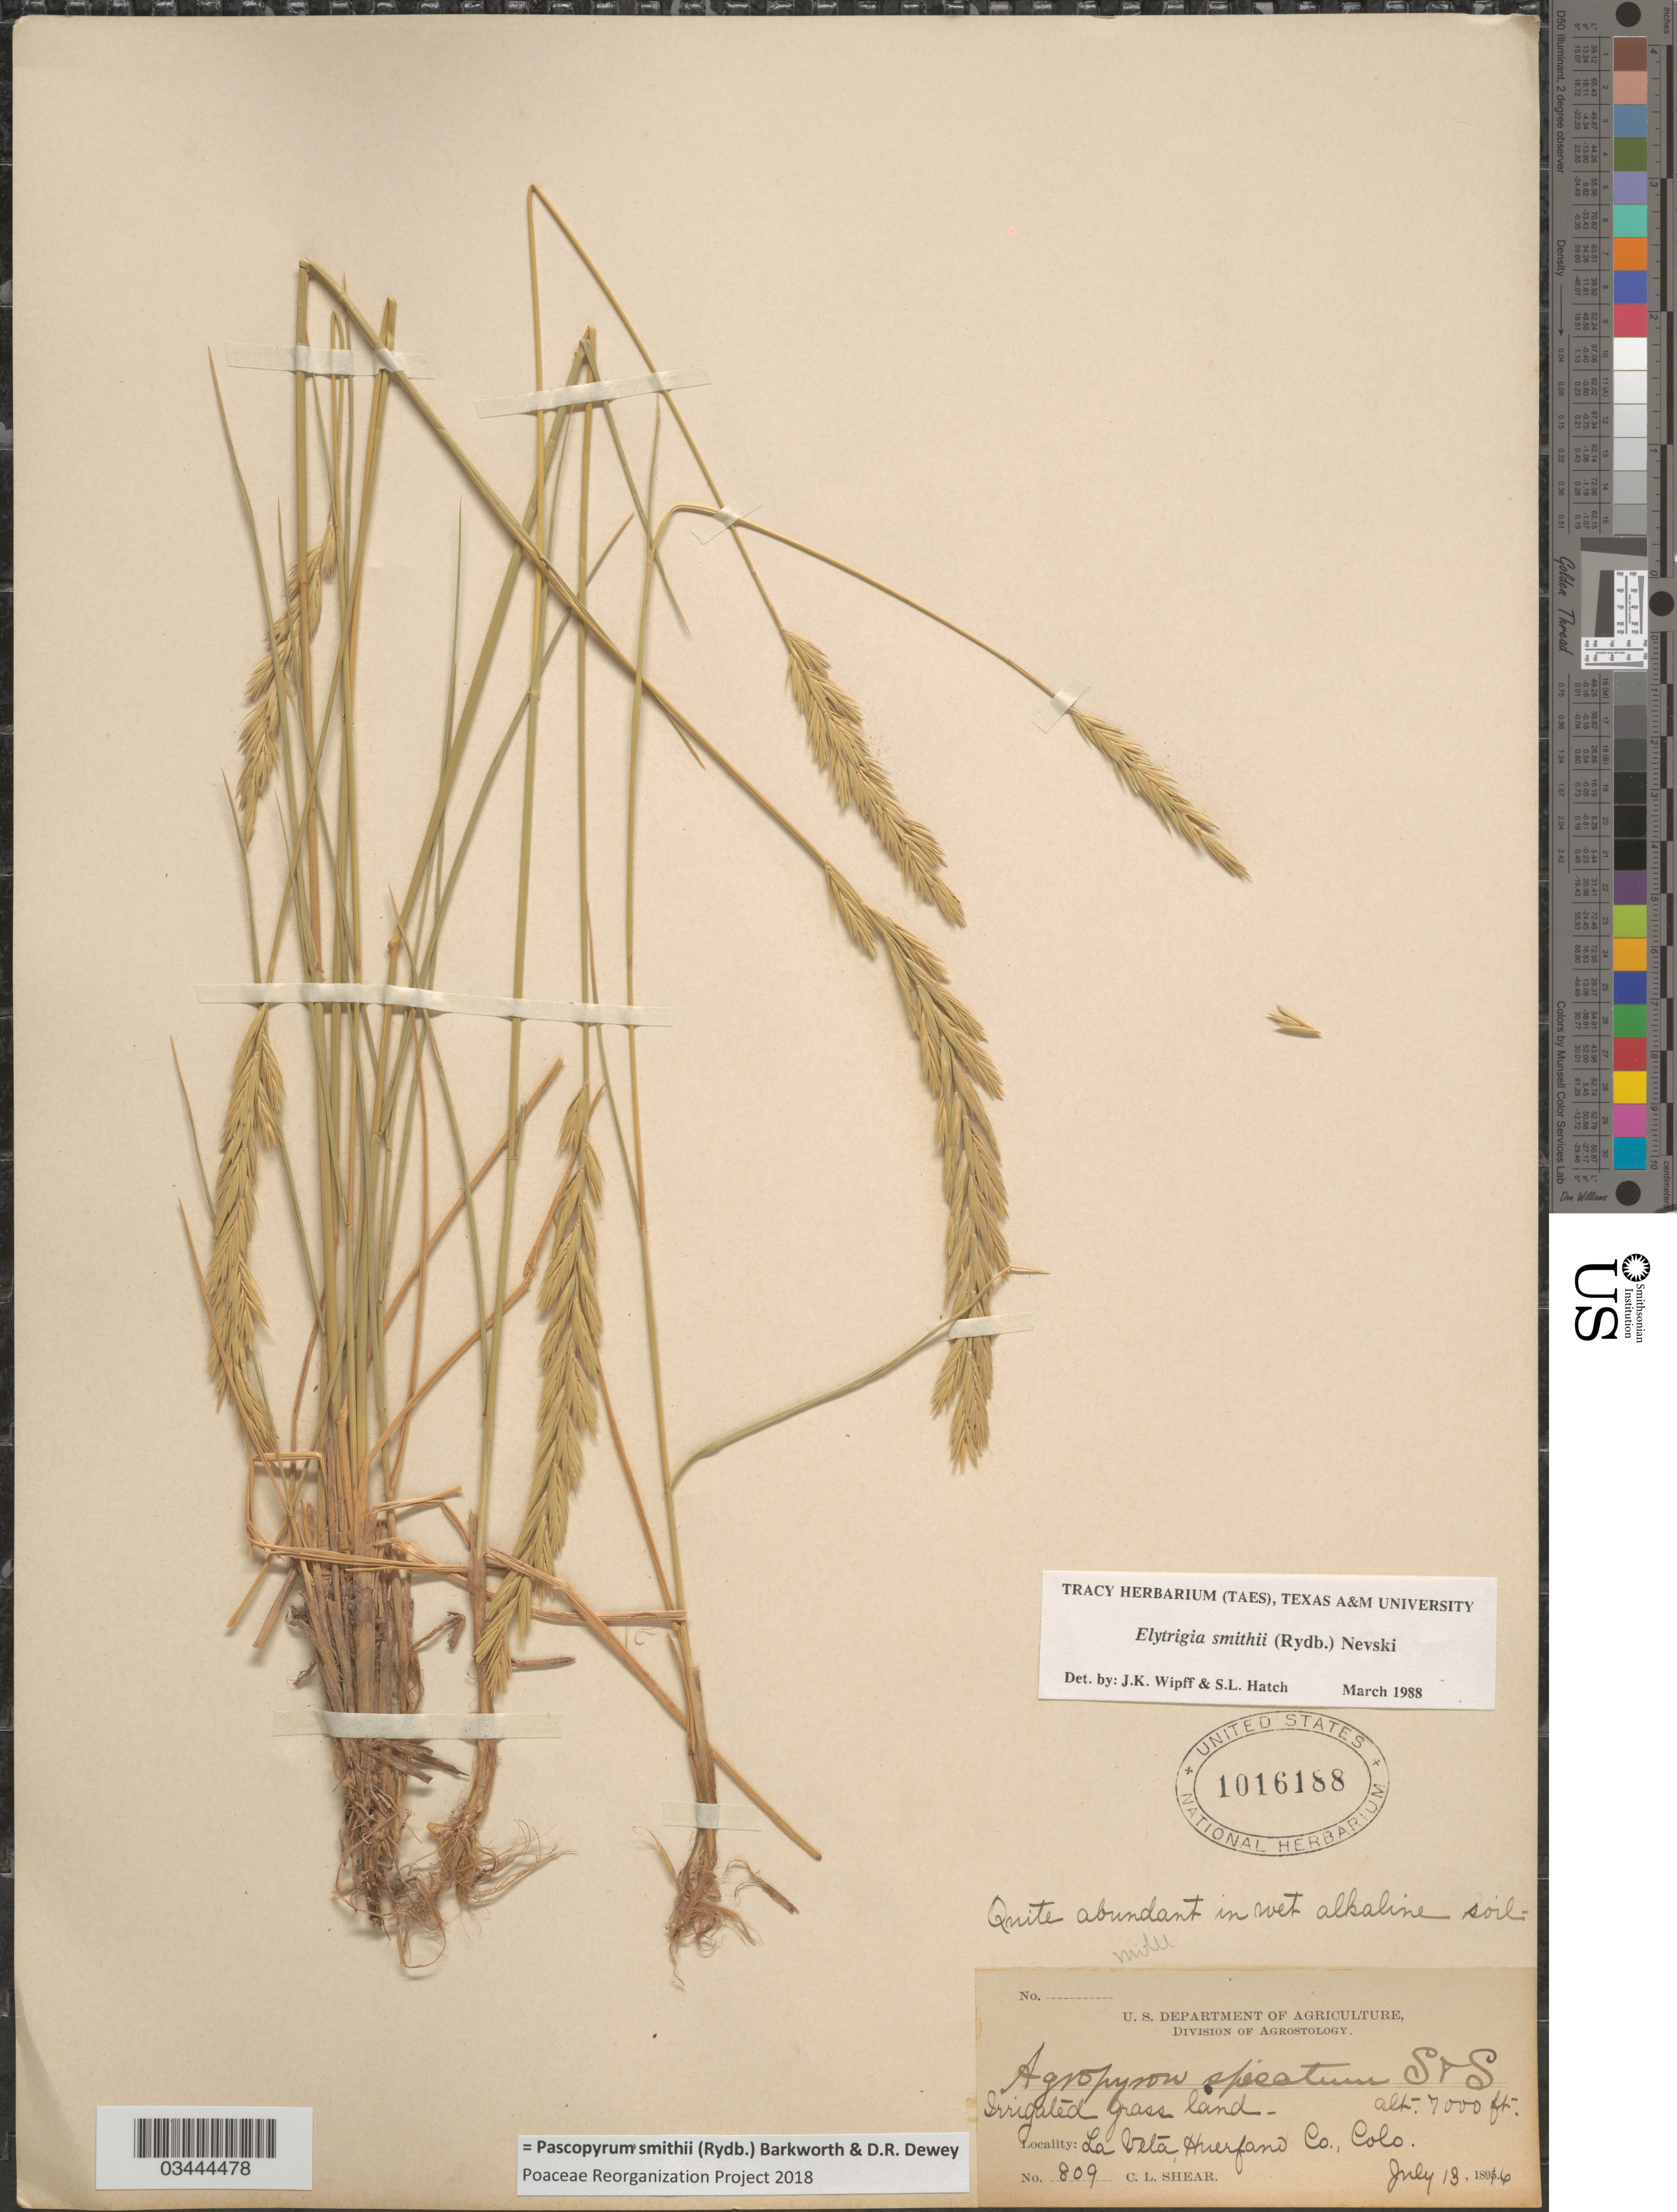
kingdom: Plantae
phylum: Tracheophyta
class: Liliopsida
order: Poales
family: Poaceae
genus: Pascopyrum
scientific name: Pascopyrum smithii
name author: (Rydb.) Barkworth & Dewey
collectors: C. L. Shear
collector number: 809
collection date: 1896-07-13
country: United States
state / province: Colorado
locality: Irrigated grass land. La Veta, Huerfano Co.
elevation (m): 2134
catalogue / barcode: US 1016188